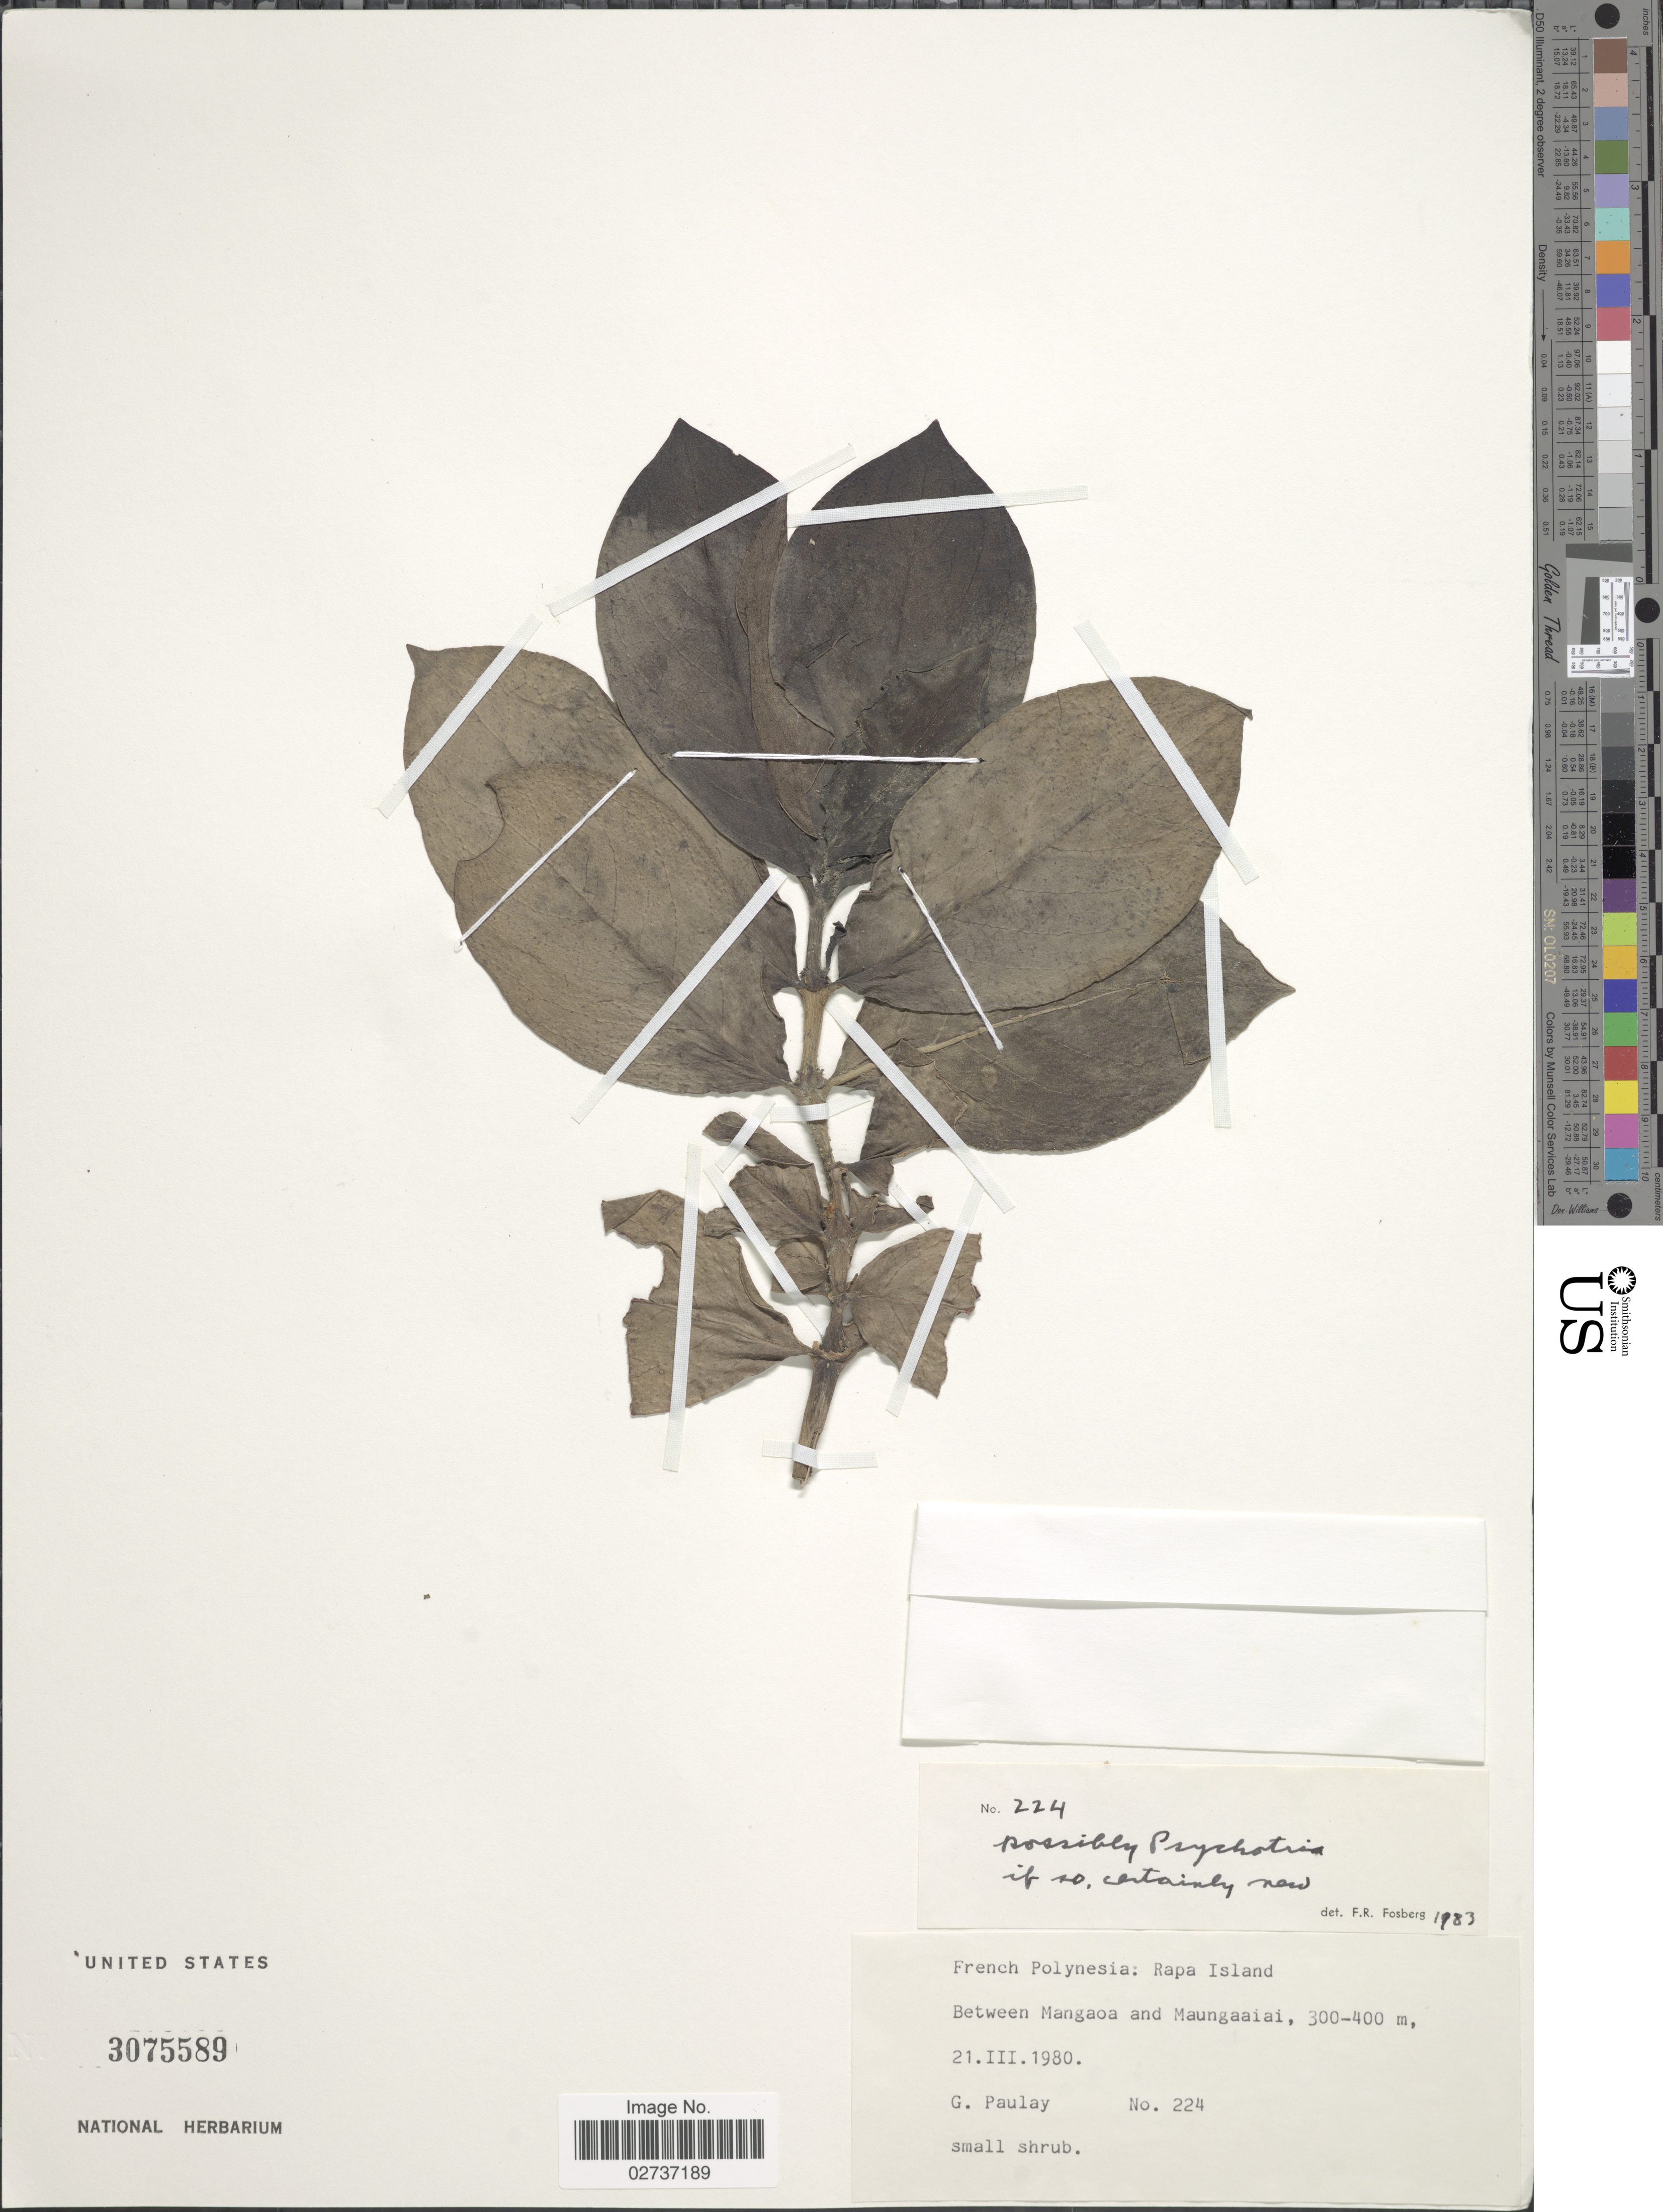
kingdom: Plantae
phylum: Tracheophyta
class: Magnoliopsida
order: Gentianales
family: Rubiaceae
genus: Psychotria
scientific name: Psychotria sp.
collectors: G. Paulay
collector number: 224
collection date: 1980-03-21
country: French Polynesia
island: Rapa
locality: Rapa Island, Between Mangaoa and Maungaaiai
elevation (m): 300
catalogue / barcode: US 3075589